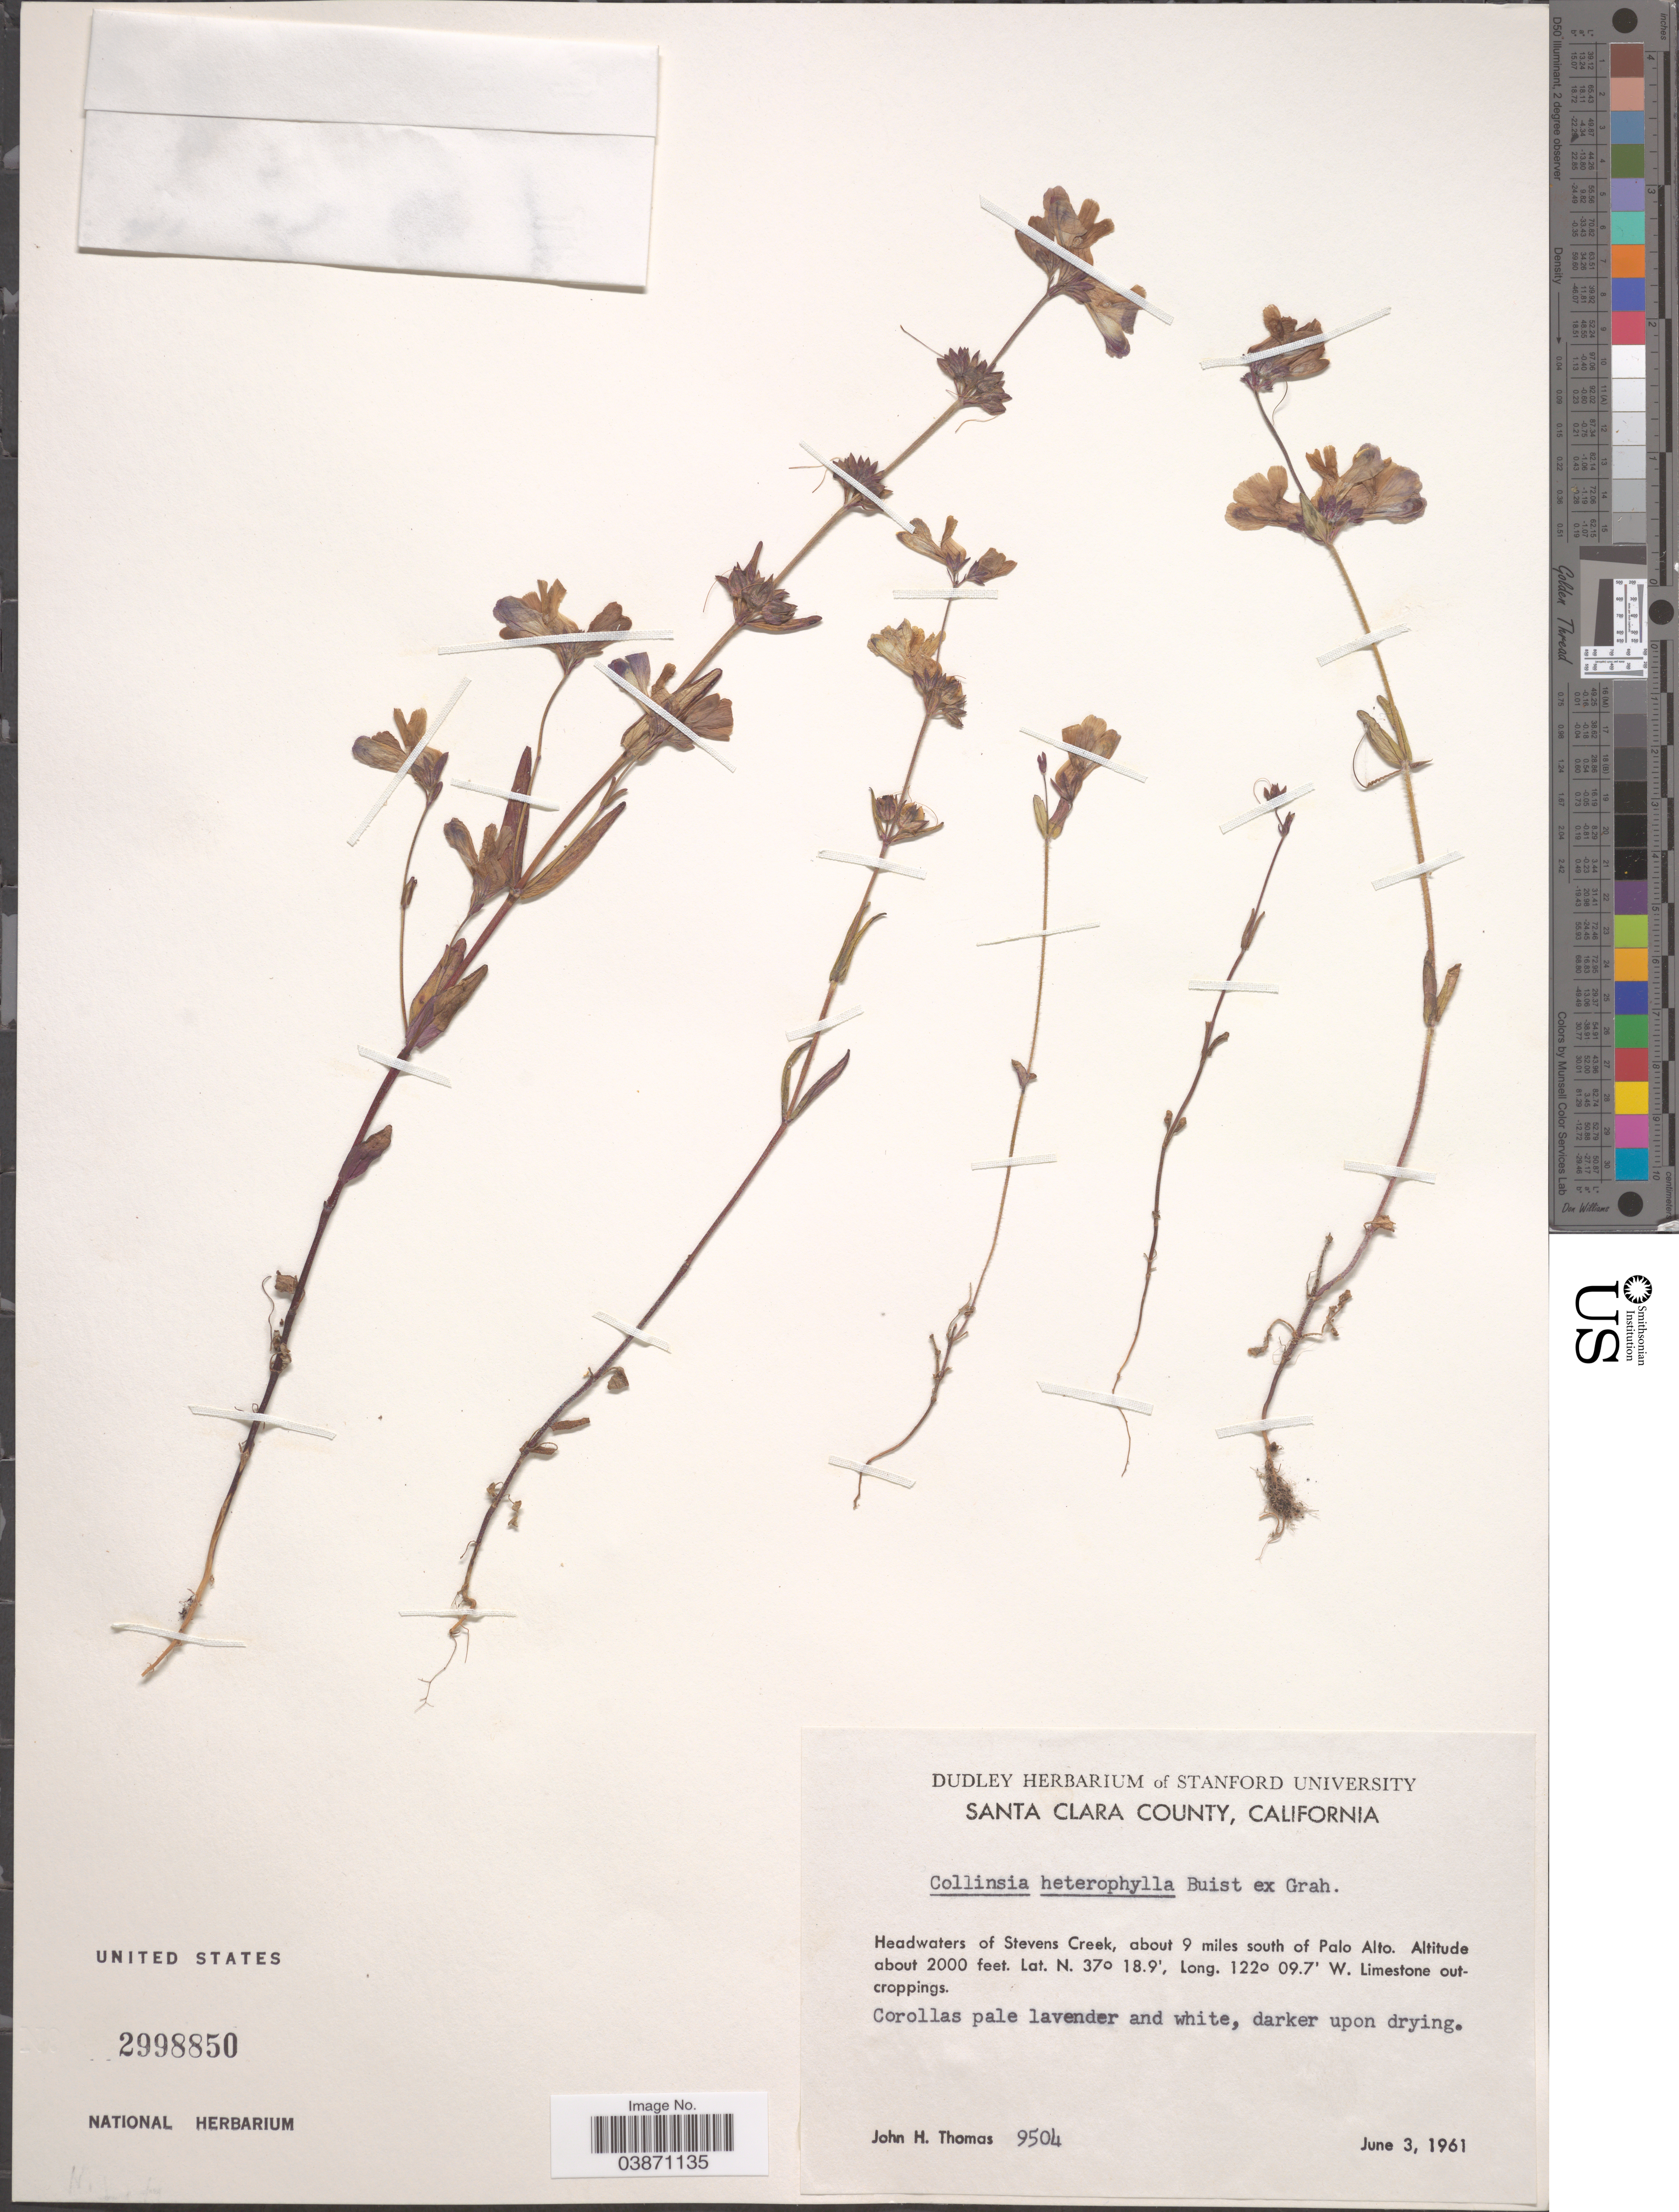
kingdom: Plantae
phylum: Tracheophyta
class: Magnoliopsida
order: Lamiales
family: Plantaginaceae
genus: Collinsia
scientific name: Collinsia heterophylla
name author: Buist ex Graham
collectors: J. H. Thomas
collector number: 9504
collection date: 1961-06-03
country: United States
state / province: California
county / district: Santa Clara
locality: Santa Clara County. Headwaters of Stevens Creek, about 9 miles south of Palo Alto.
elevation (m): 610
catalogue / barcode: US 2998850